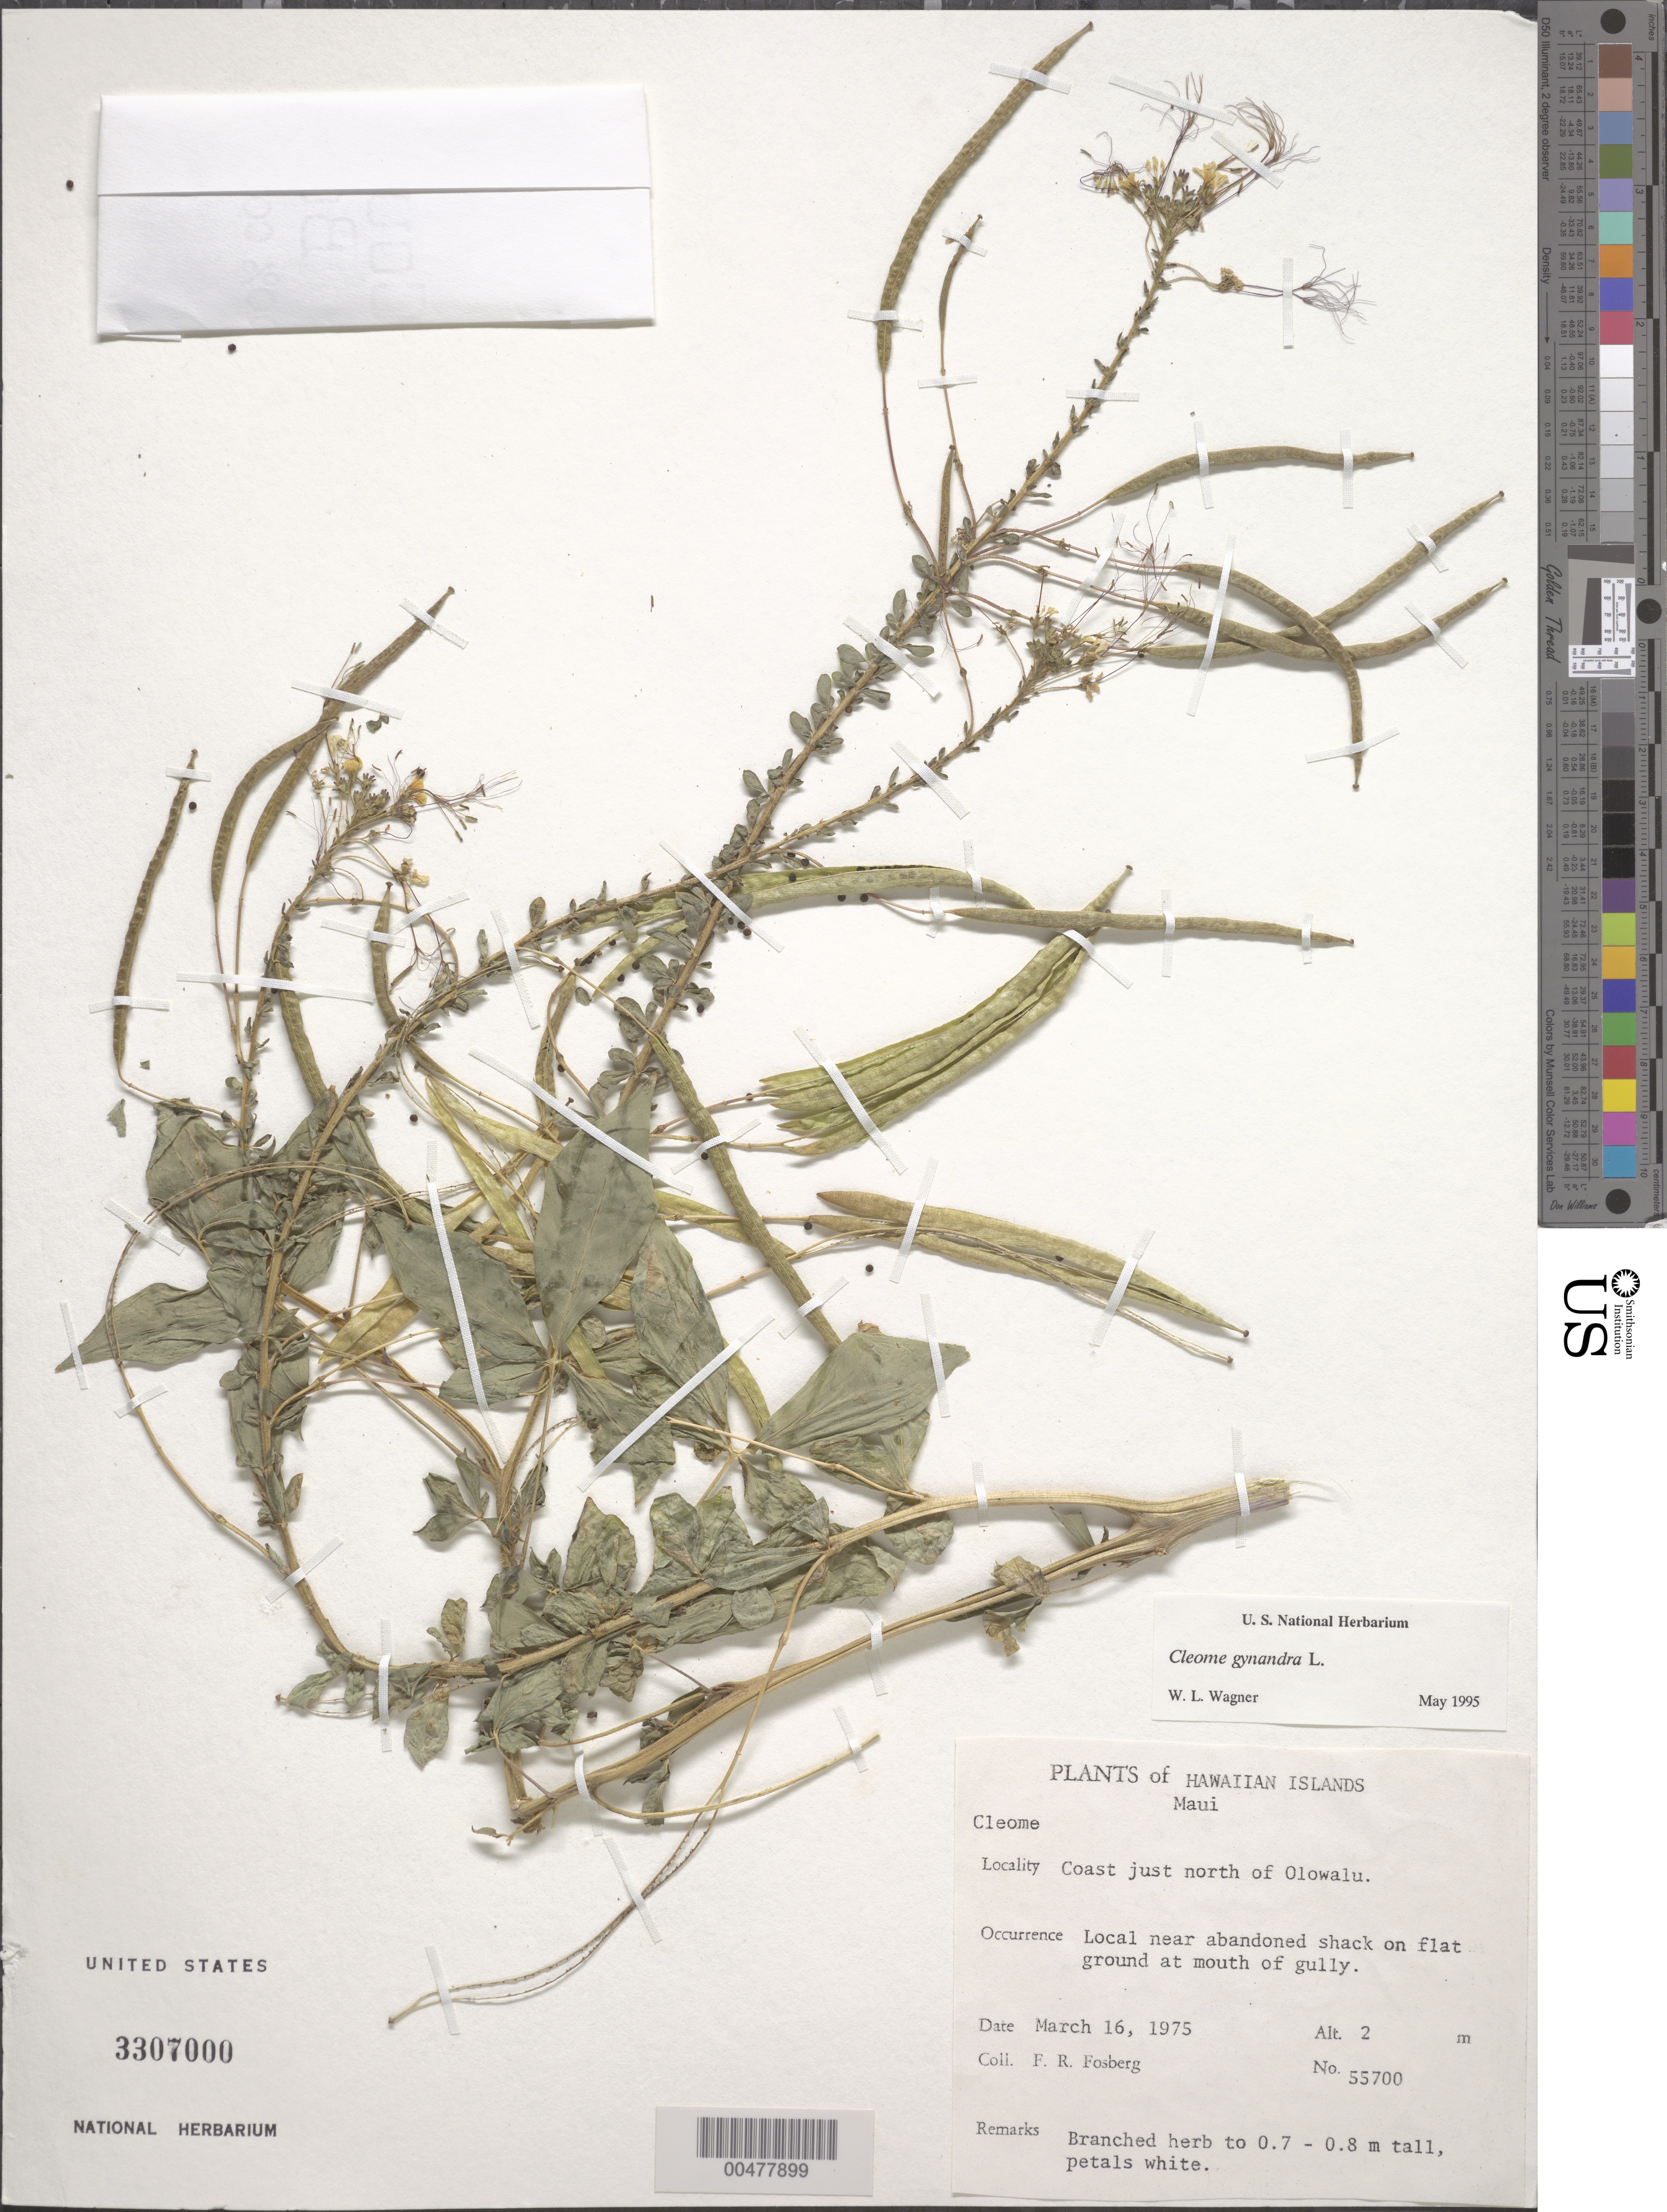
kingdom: Plantae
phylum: Tracheophyta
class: Magnoliopsida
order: Brassicales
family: Cleomaceae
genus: Gynandropsis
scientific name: Gynandropsis gynandra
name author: (L.) Briq.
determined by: Wagner, W. L., (BOT), Smithsonian Institution - National Museum of Natural History (UNITED STATES)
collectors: F. R. Fosberg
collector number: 55700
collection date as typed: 16 Mar 1975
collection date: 1975-03-16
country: United States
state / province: Hawaii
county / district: Maui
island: Maui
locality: Coast just N of Olowalu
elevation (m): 2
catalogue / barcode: US 3307000